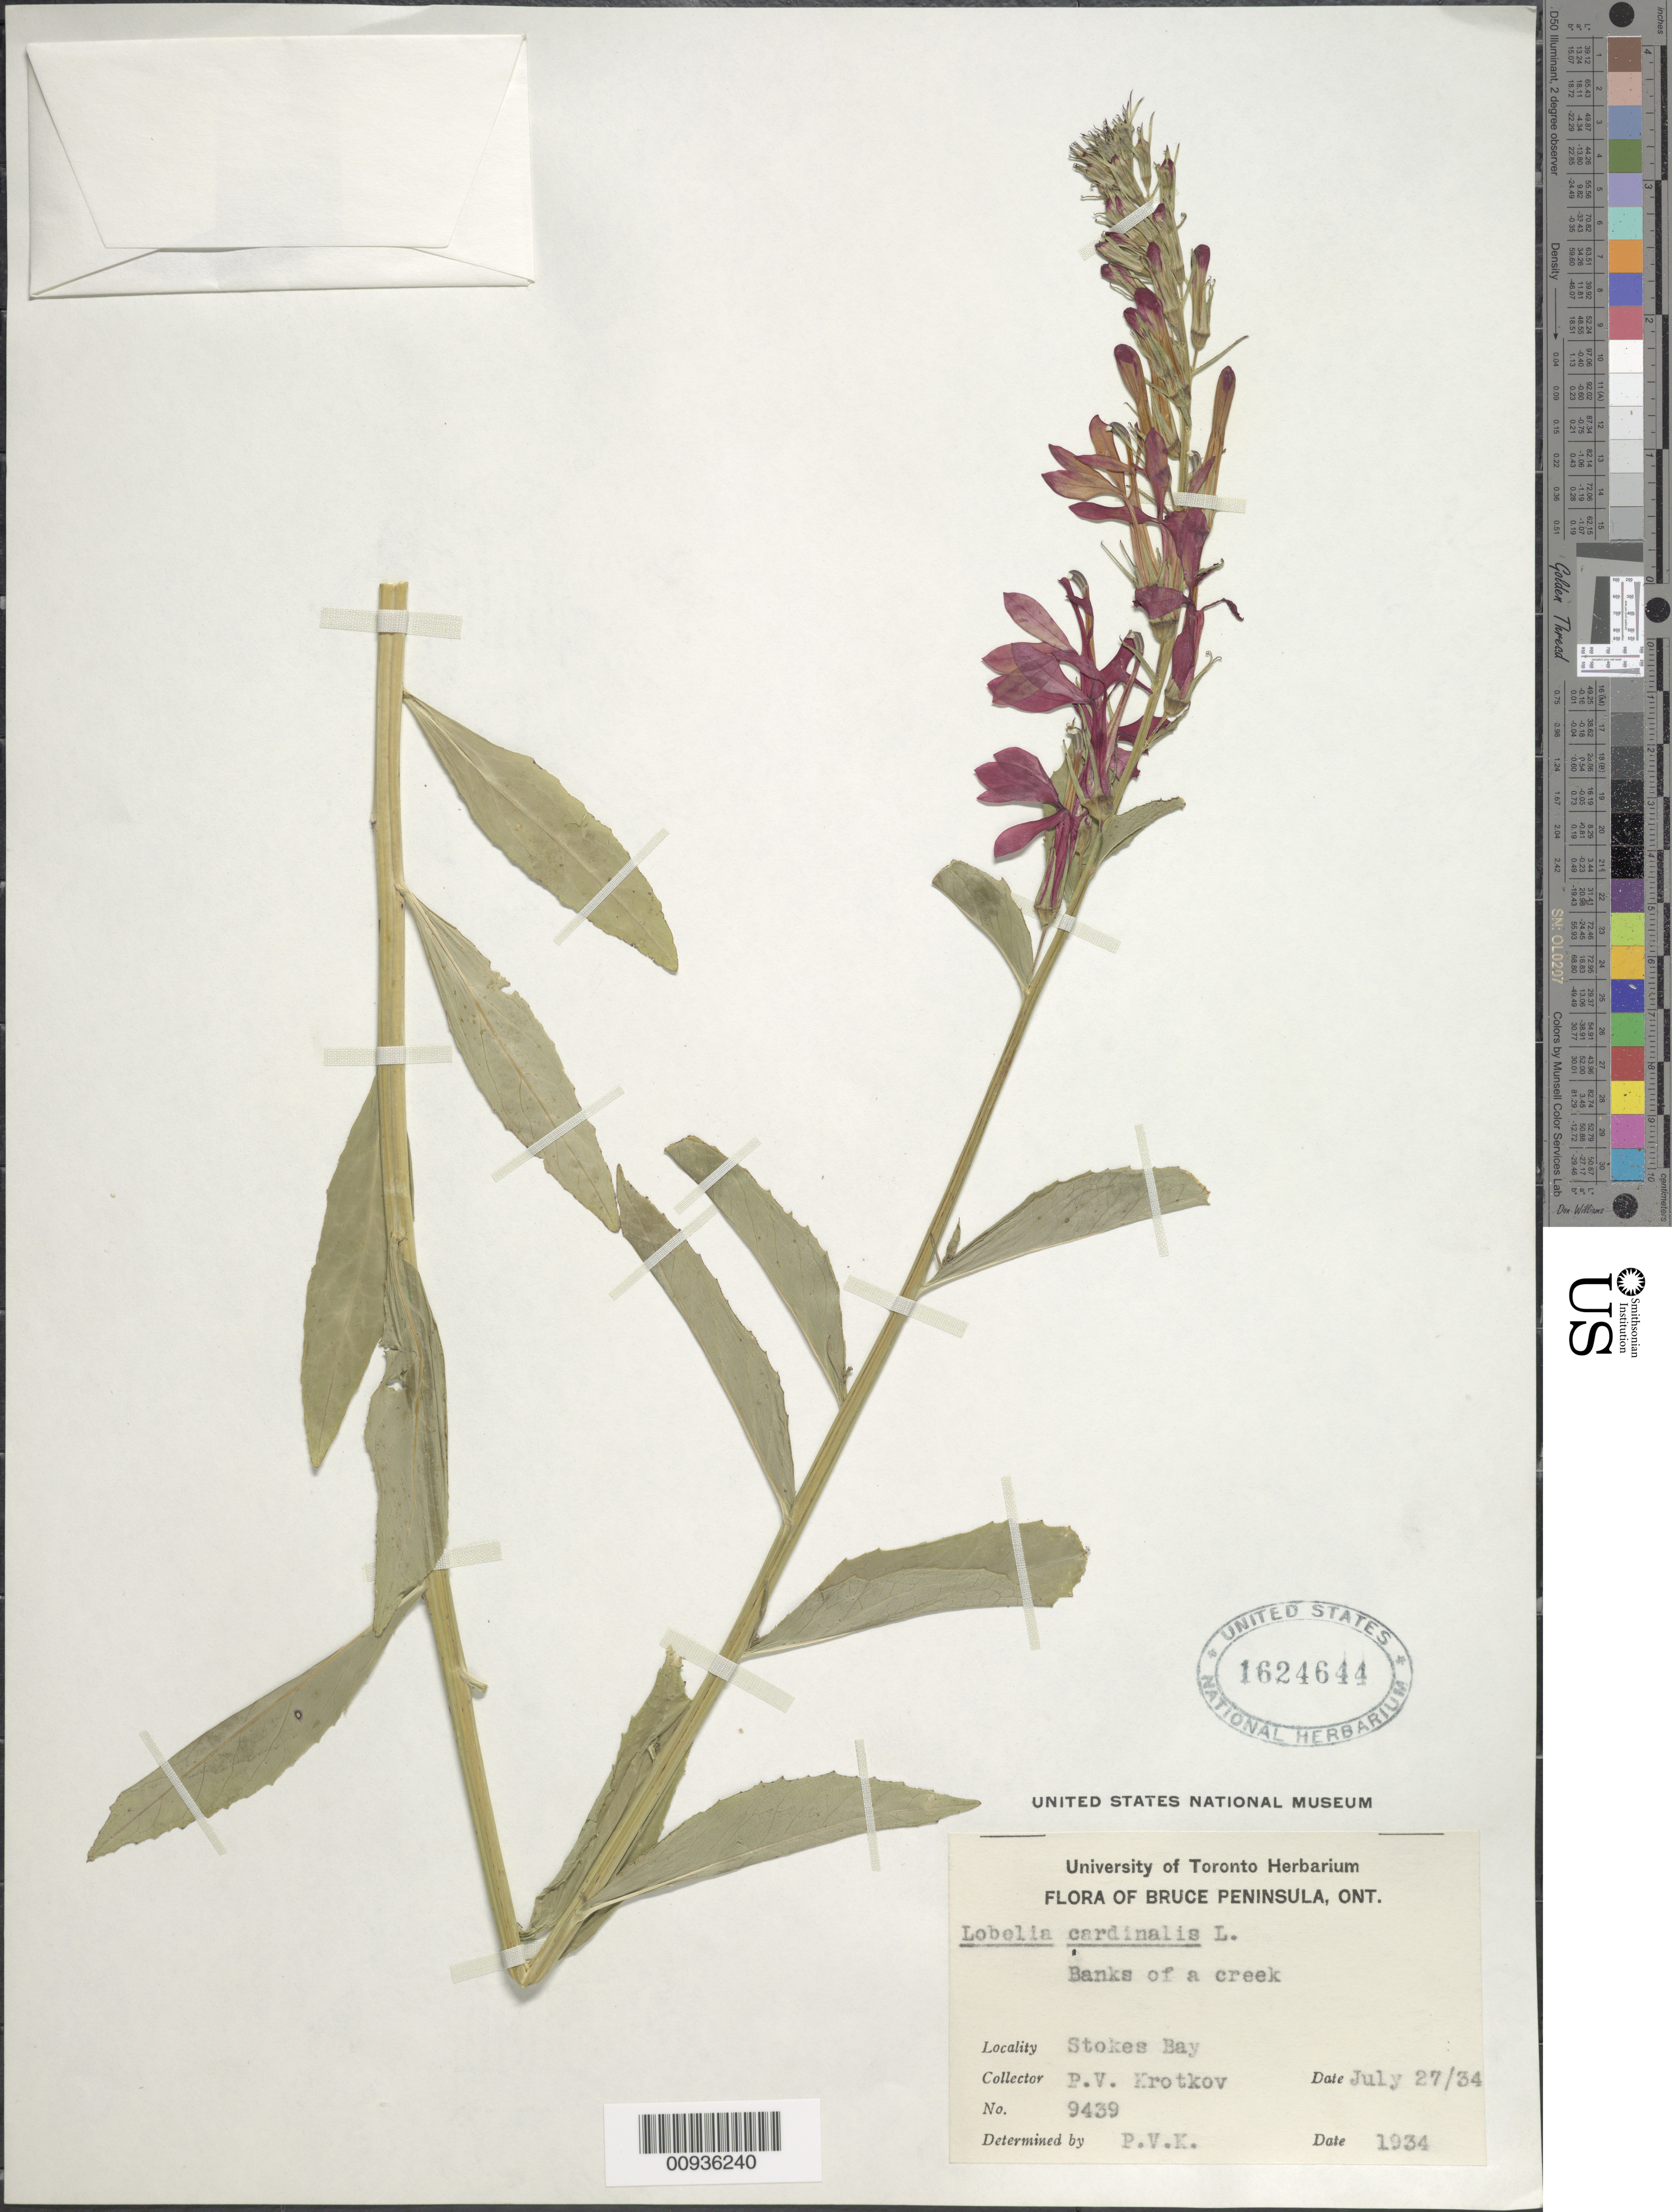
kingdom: Plantae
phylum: Tracheophyta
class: Magnoliopsida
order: Asterales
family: Campanulaceae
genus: Lobelia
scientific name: Lobelia cardinalis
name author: L.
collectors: P. V. Krotkov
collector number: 9439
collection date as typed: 27 Jul 1934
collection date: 1934-07-27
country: Canada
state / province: Ontario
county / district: Bruce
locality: Bruce peninsula, Stokes Bay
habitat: banks of a creek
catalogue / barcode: US 1624644